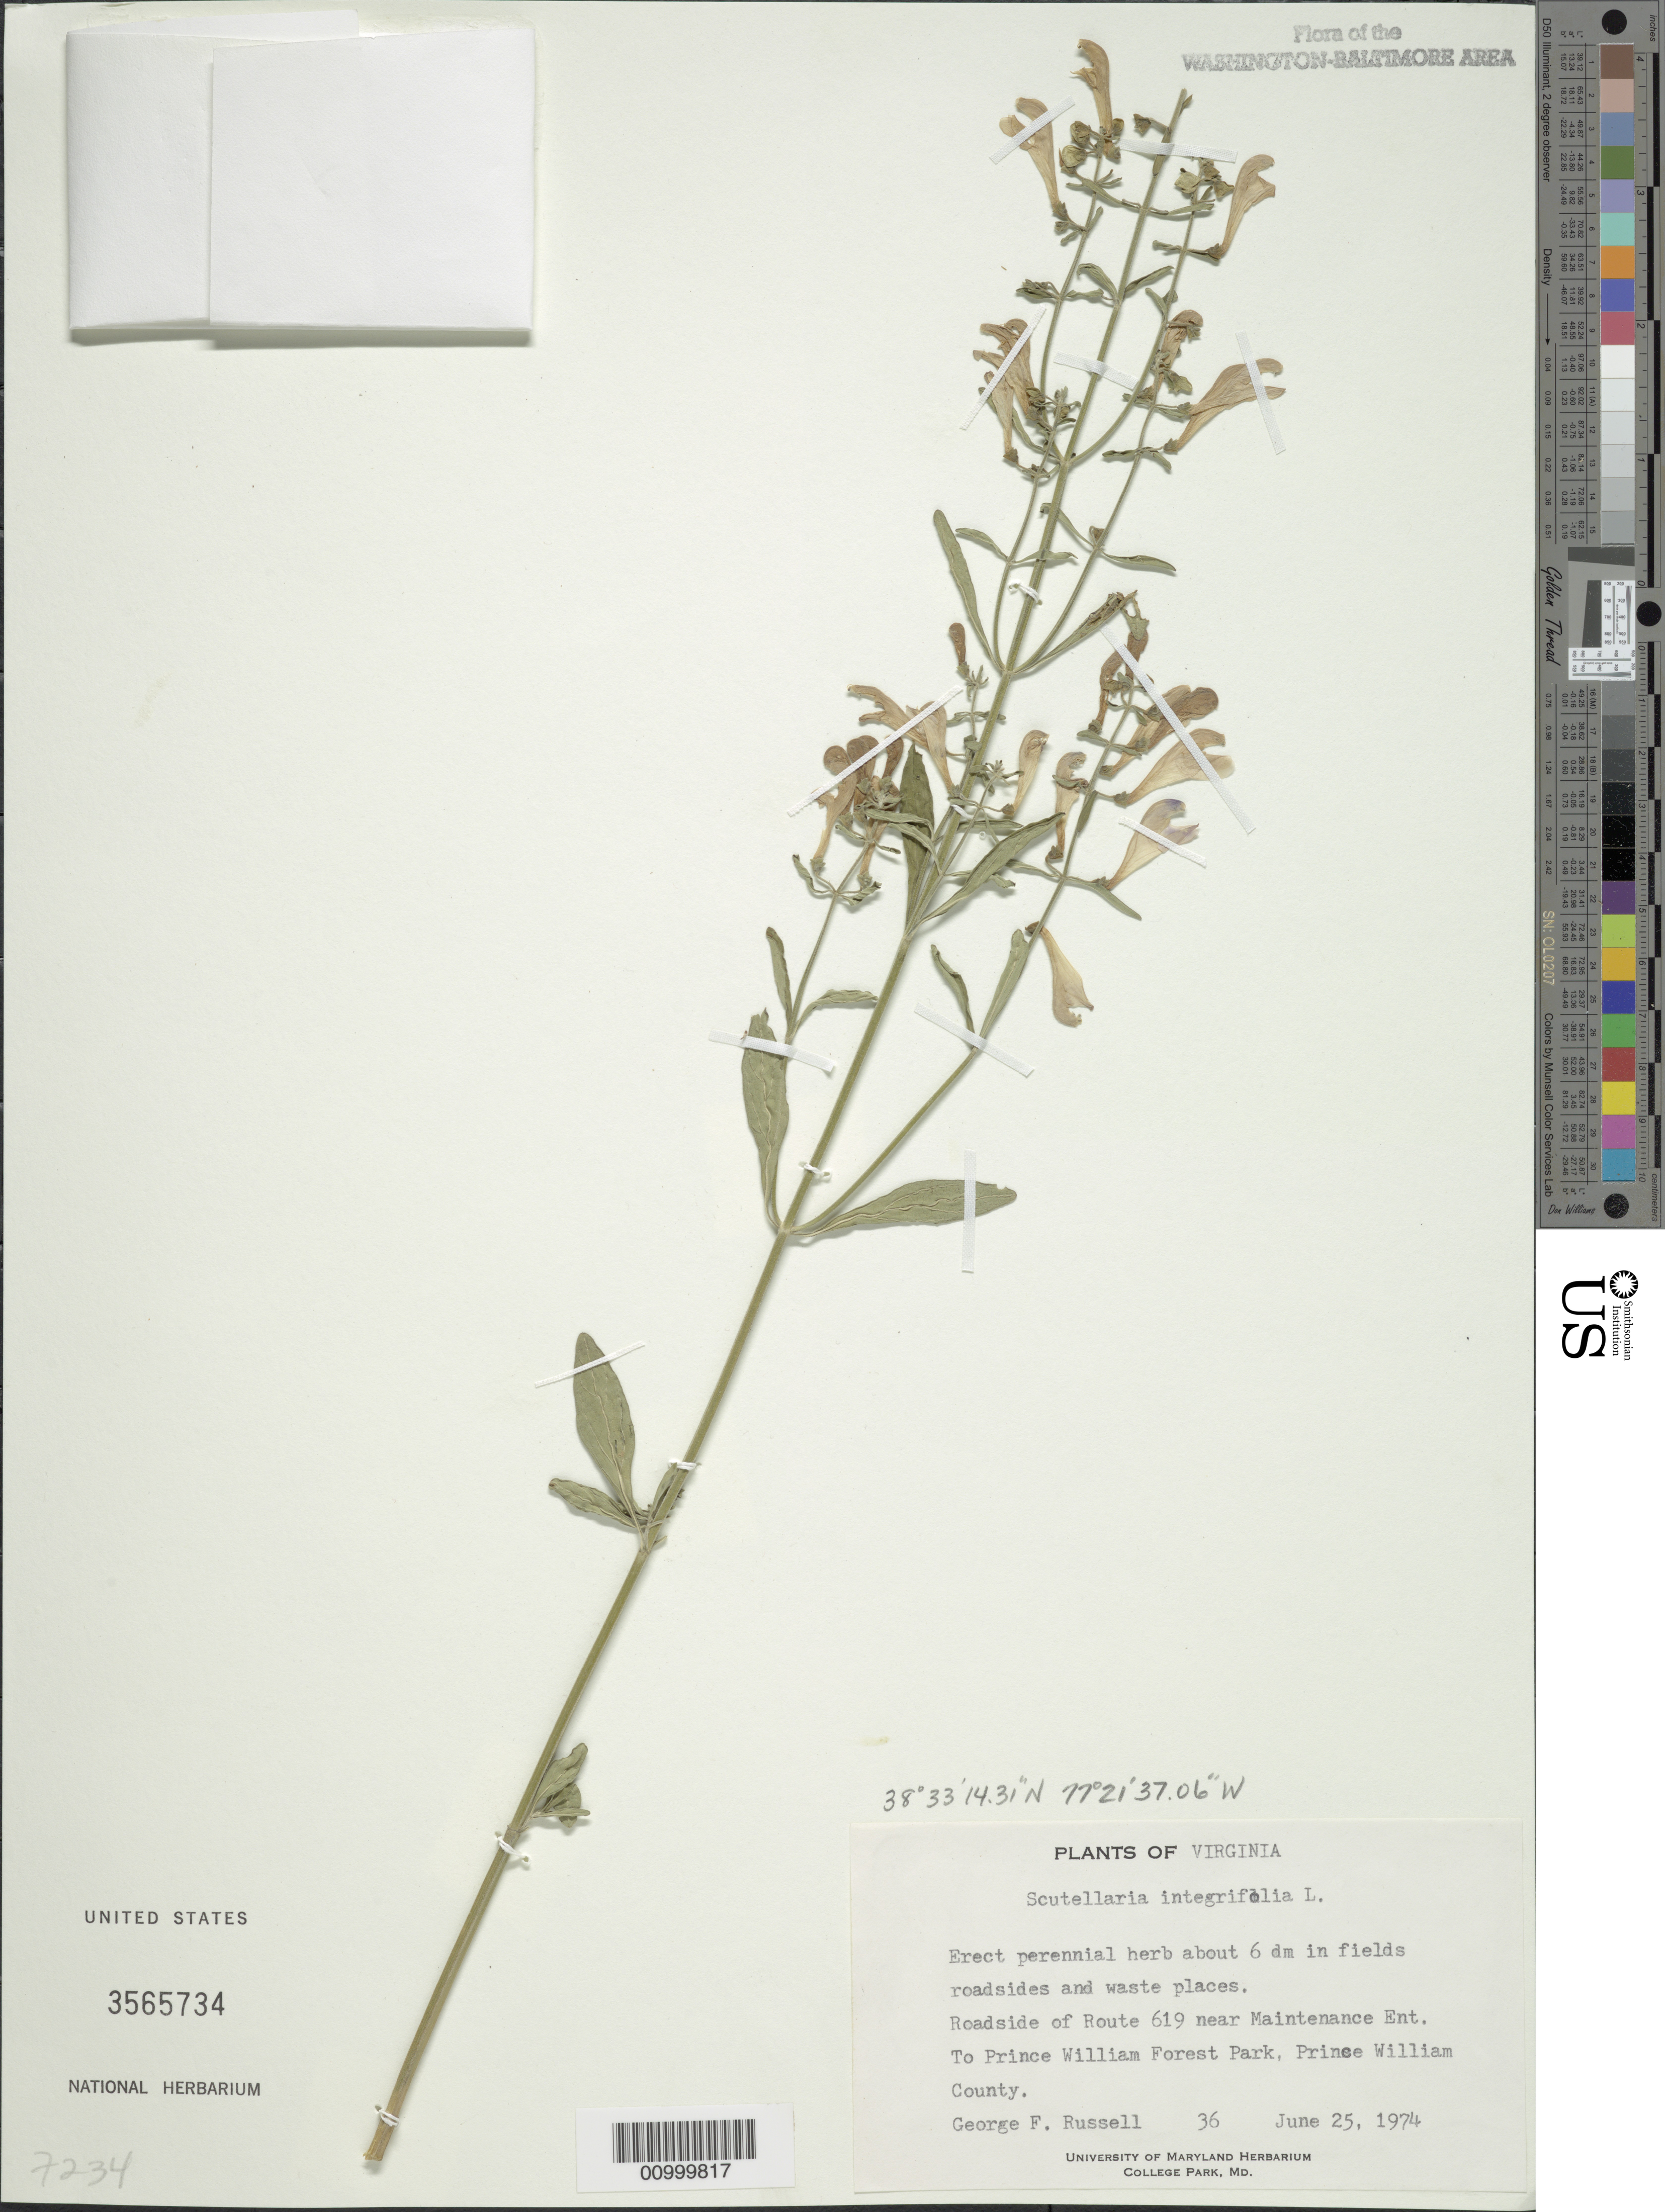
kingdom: Plantae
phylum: Tracheophyta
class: Magnoliopsida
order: Lamiales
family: Lamiaceae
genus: Scutellaria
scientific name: Scutellaria integrifolia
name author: L.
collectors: G. Russell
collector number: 36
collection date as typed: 25 Jun 1974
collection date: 1974-06-25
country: United States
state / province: Virginia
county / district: Prince William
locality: Roadside of Route 619 near Maintenance Ent. to Prince William Forest Park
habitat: Roadsides, waste places, fields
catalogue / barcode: US 3565734